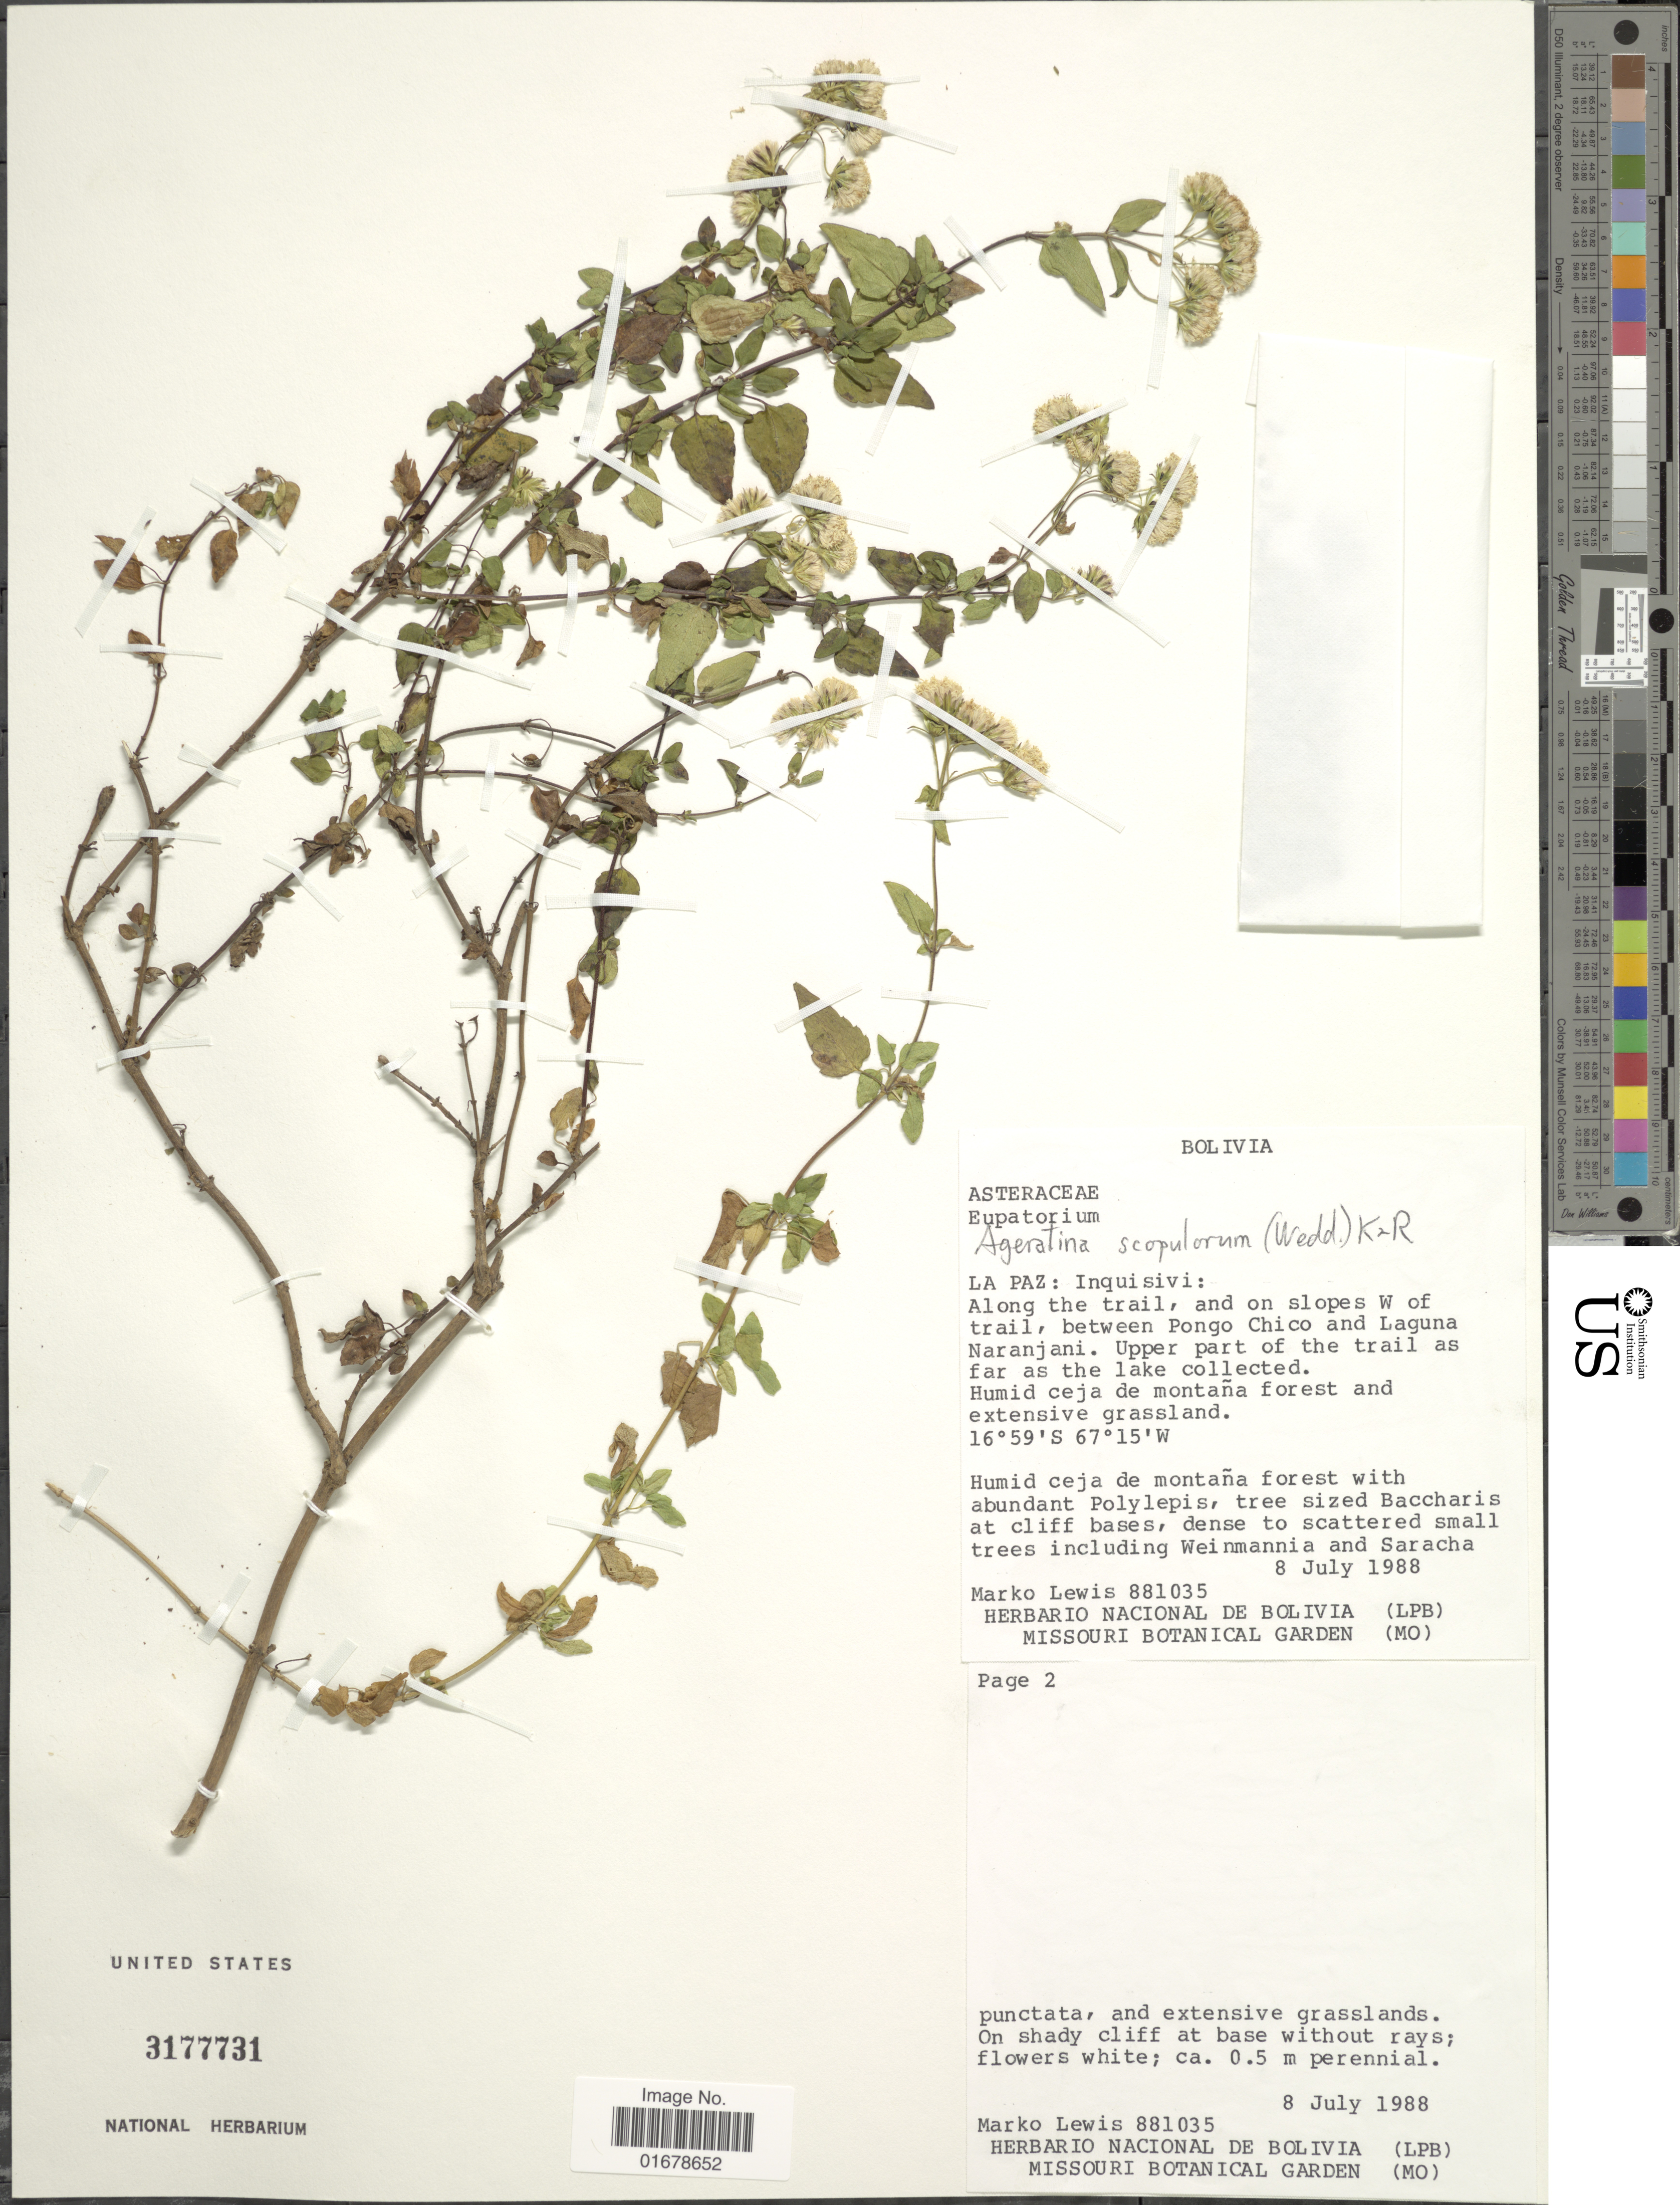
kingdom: Plantae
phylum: Tracheophyta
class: Magnoliopsida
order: Asterales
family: Asteraceae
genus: Ageratina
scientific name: Ageratina scopulorum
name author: (Wedd.) R.M. King & H. Rob.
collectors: M. A. Lewis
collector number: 881035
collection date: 1988-07-08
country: Bolivia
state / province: La Paz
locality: La Paz: Inquisivi, Along the trail, and on slopes W of trail, between Pongo Chico and Laguna Narankani, Upper part of the trail as far as the lake collected, HUmid ceja de montana forest and extensive grassland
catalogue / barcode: US 3177731